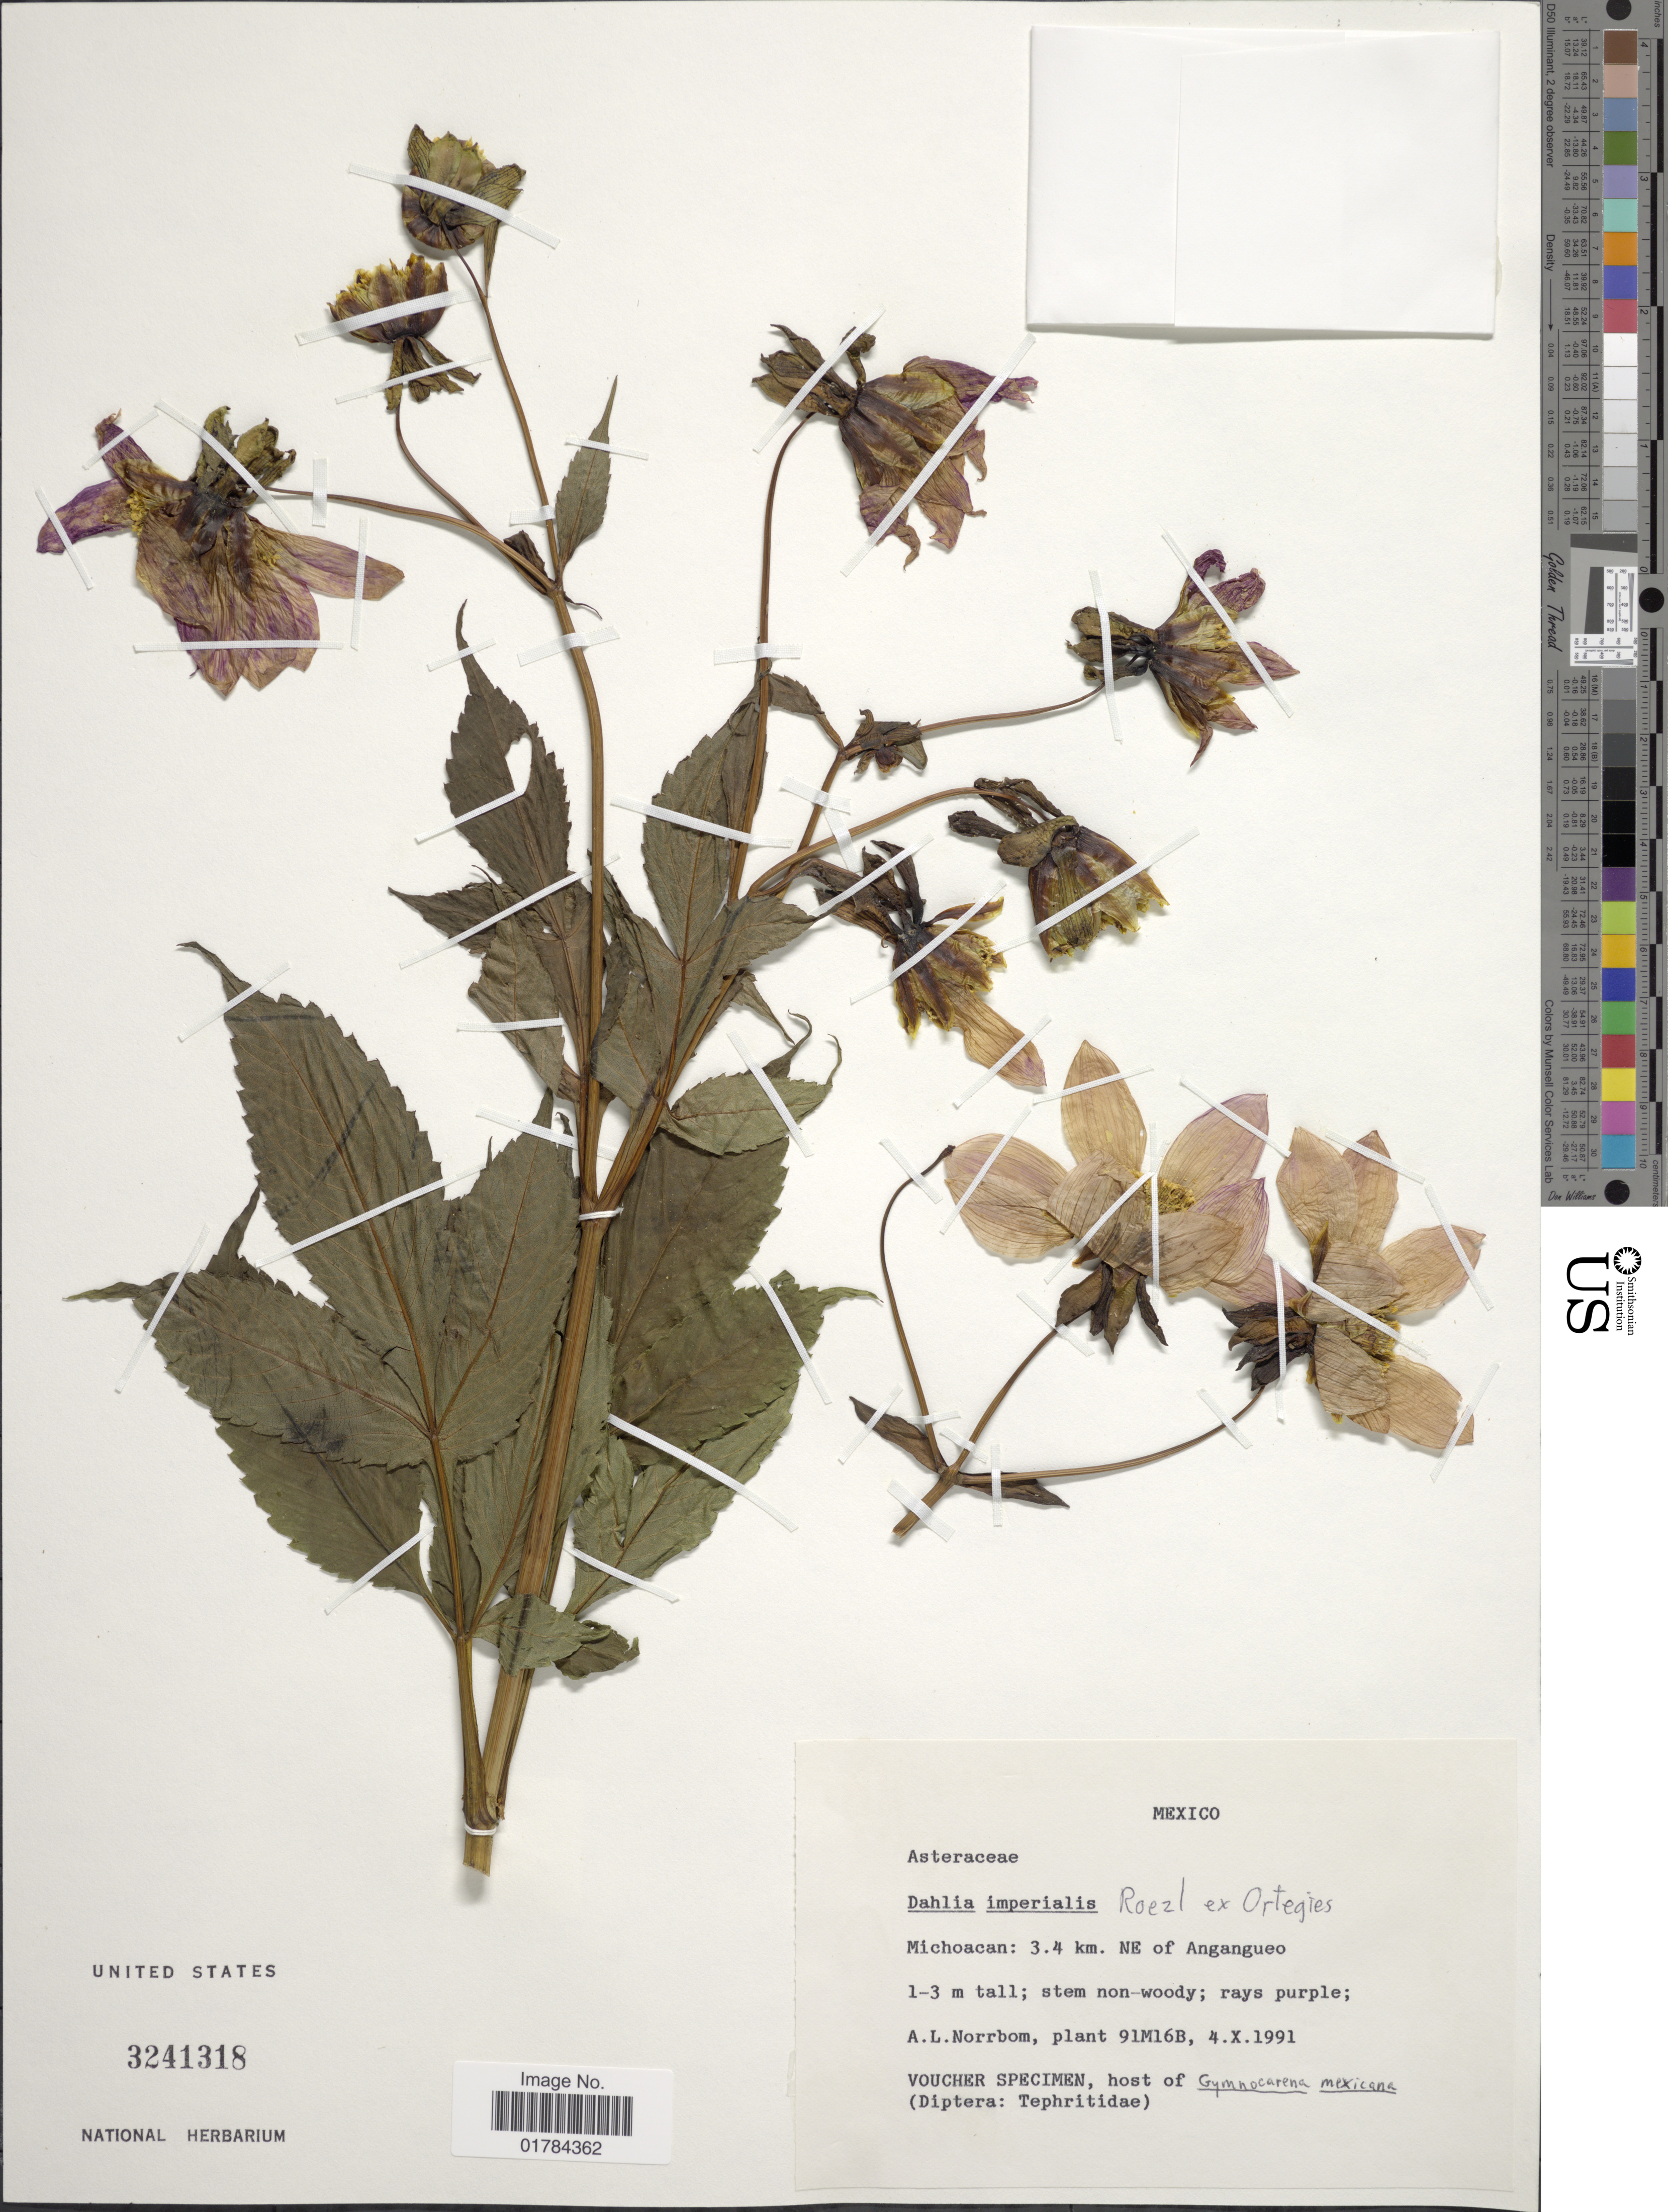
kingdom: Plantae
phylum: Tracheophyta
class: Magnoliopsida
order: Asterales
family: Asteraceae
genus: Dahlia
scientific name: Dahlia imperialis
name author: Roezl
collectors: A. L. Norrbom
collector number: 91M16B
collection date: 1991-10-04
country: Mexico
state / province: Michoacán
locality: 3.4 km. NE of Angangueo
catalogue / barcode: US 3241318